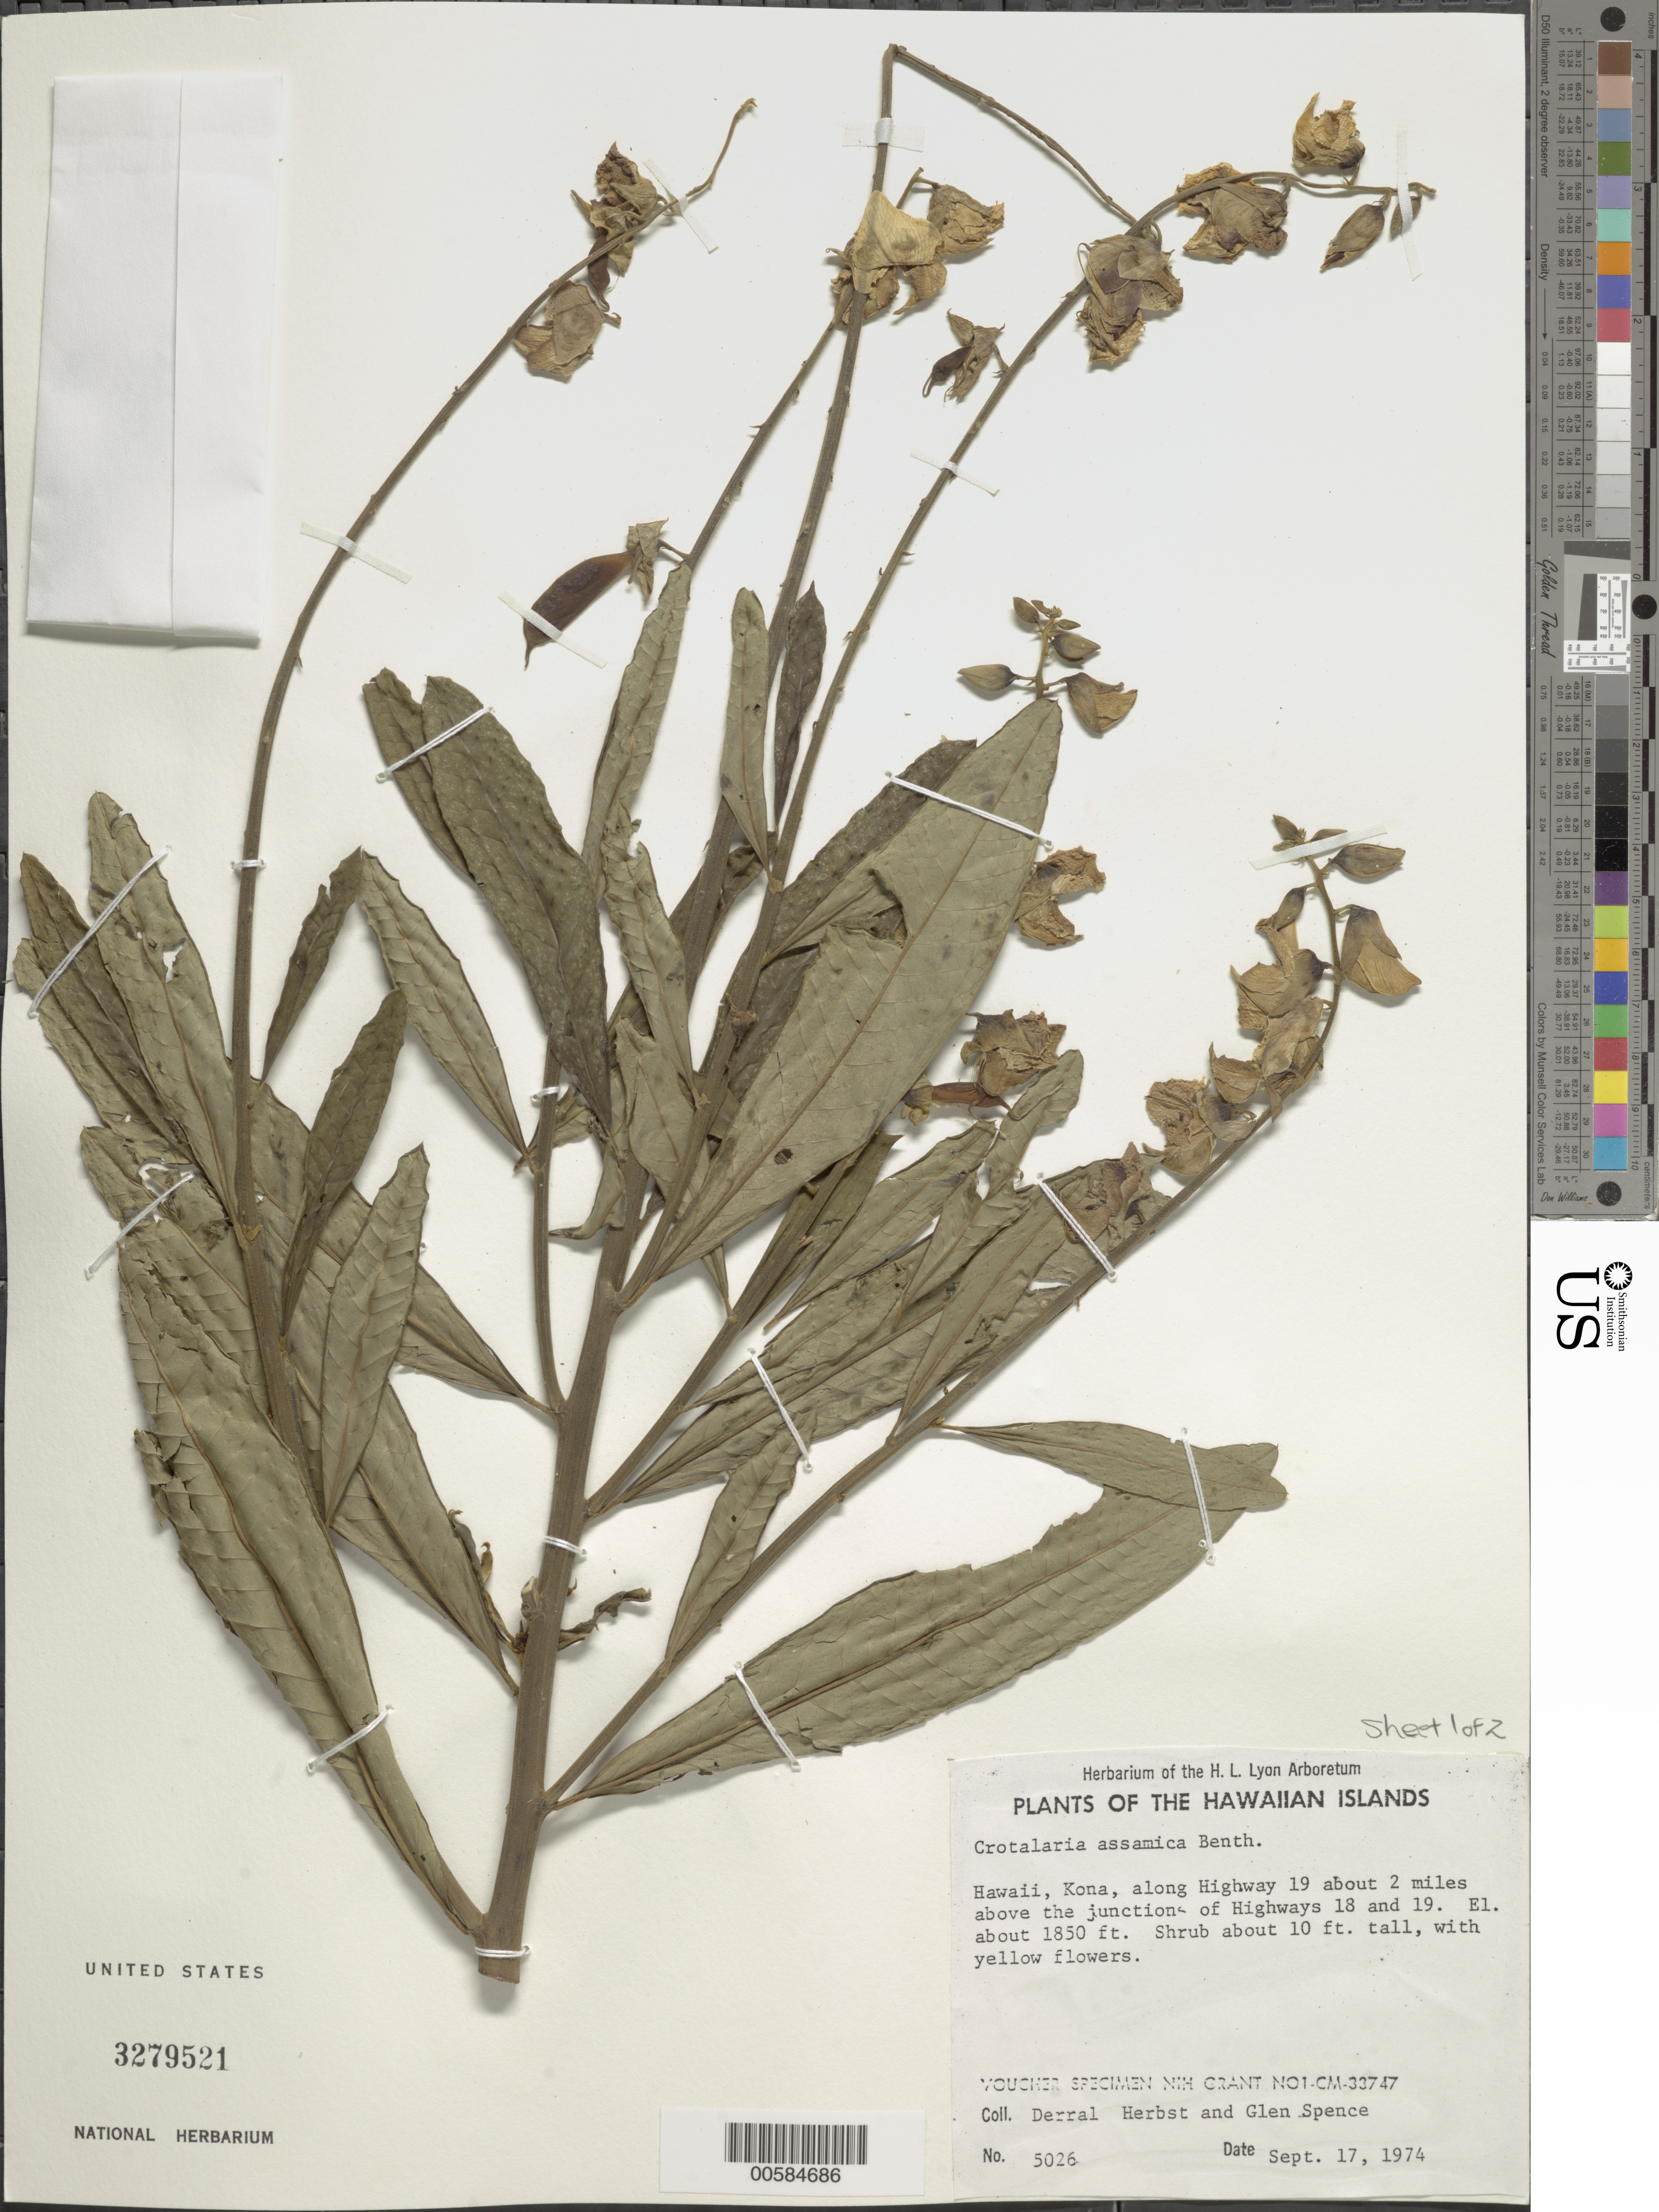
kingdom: Plantae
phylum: Tracheophyta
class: Magnoliopsida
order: Fabales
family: Fabaceae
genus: Crotalaria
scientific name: Crotalaria assamica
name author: Benth.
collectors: D. R. Herbst & G. Spence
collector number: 5026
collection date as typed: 17 Sep 1974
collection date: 1974-09-17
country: United States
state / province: Hawaii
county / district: Hawaii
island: Hawaii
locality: Kona, along Hwy 19 ca 2 mi above the jct of Hwys 18 and 19.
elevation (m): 564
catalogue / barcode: US 3279521